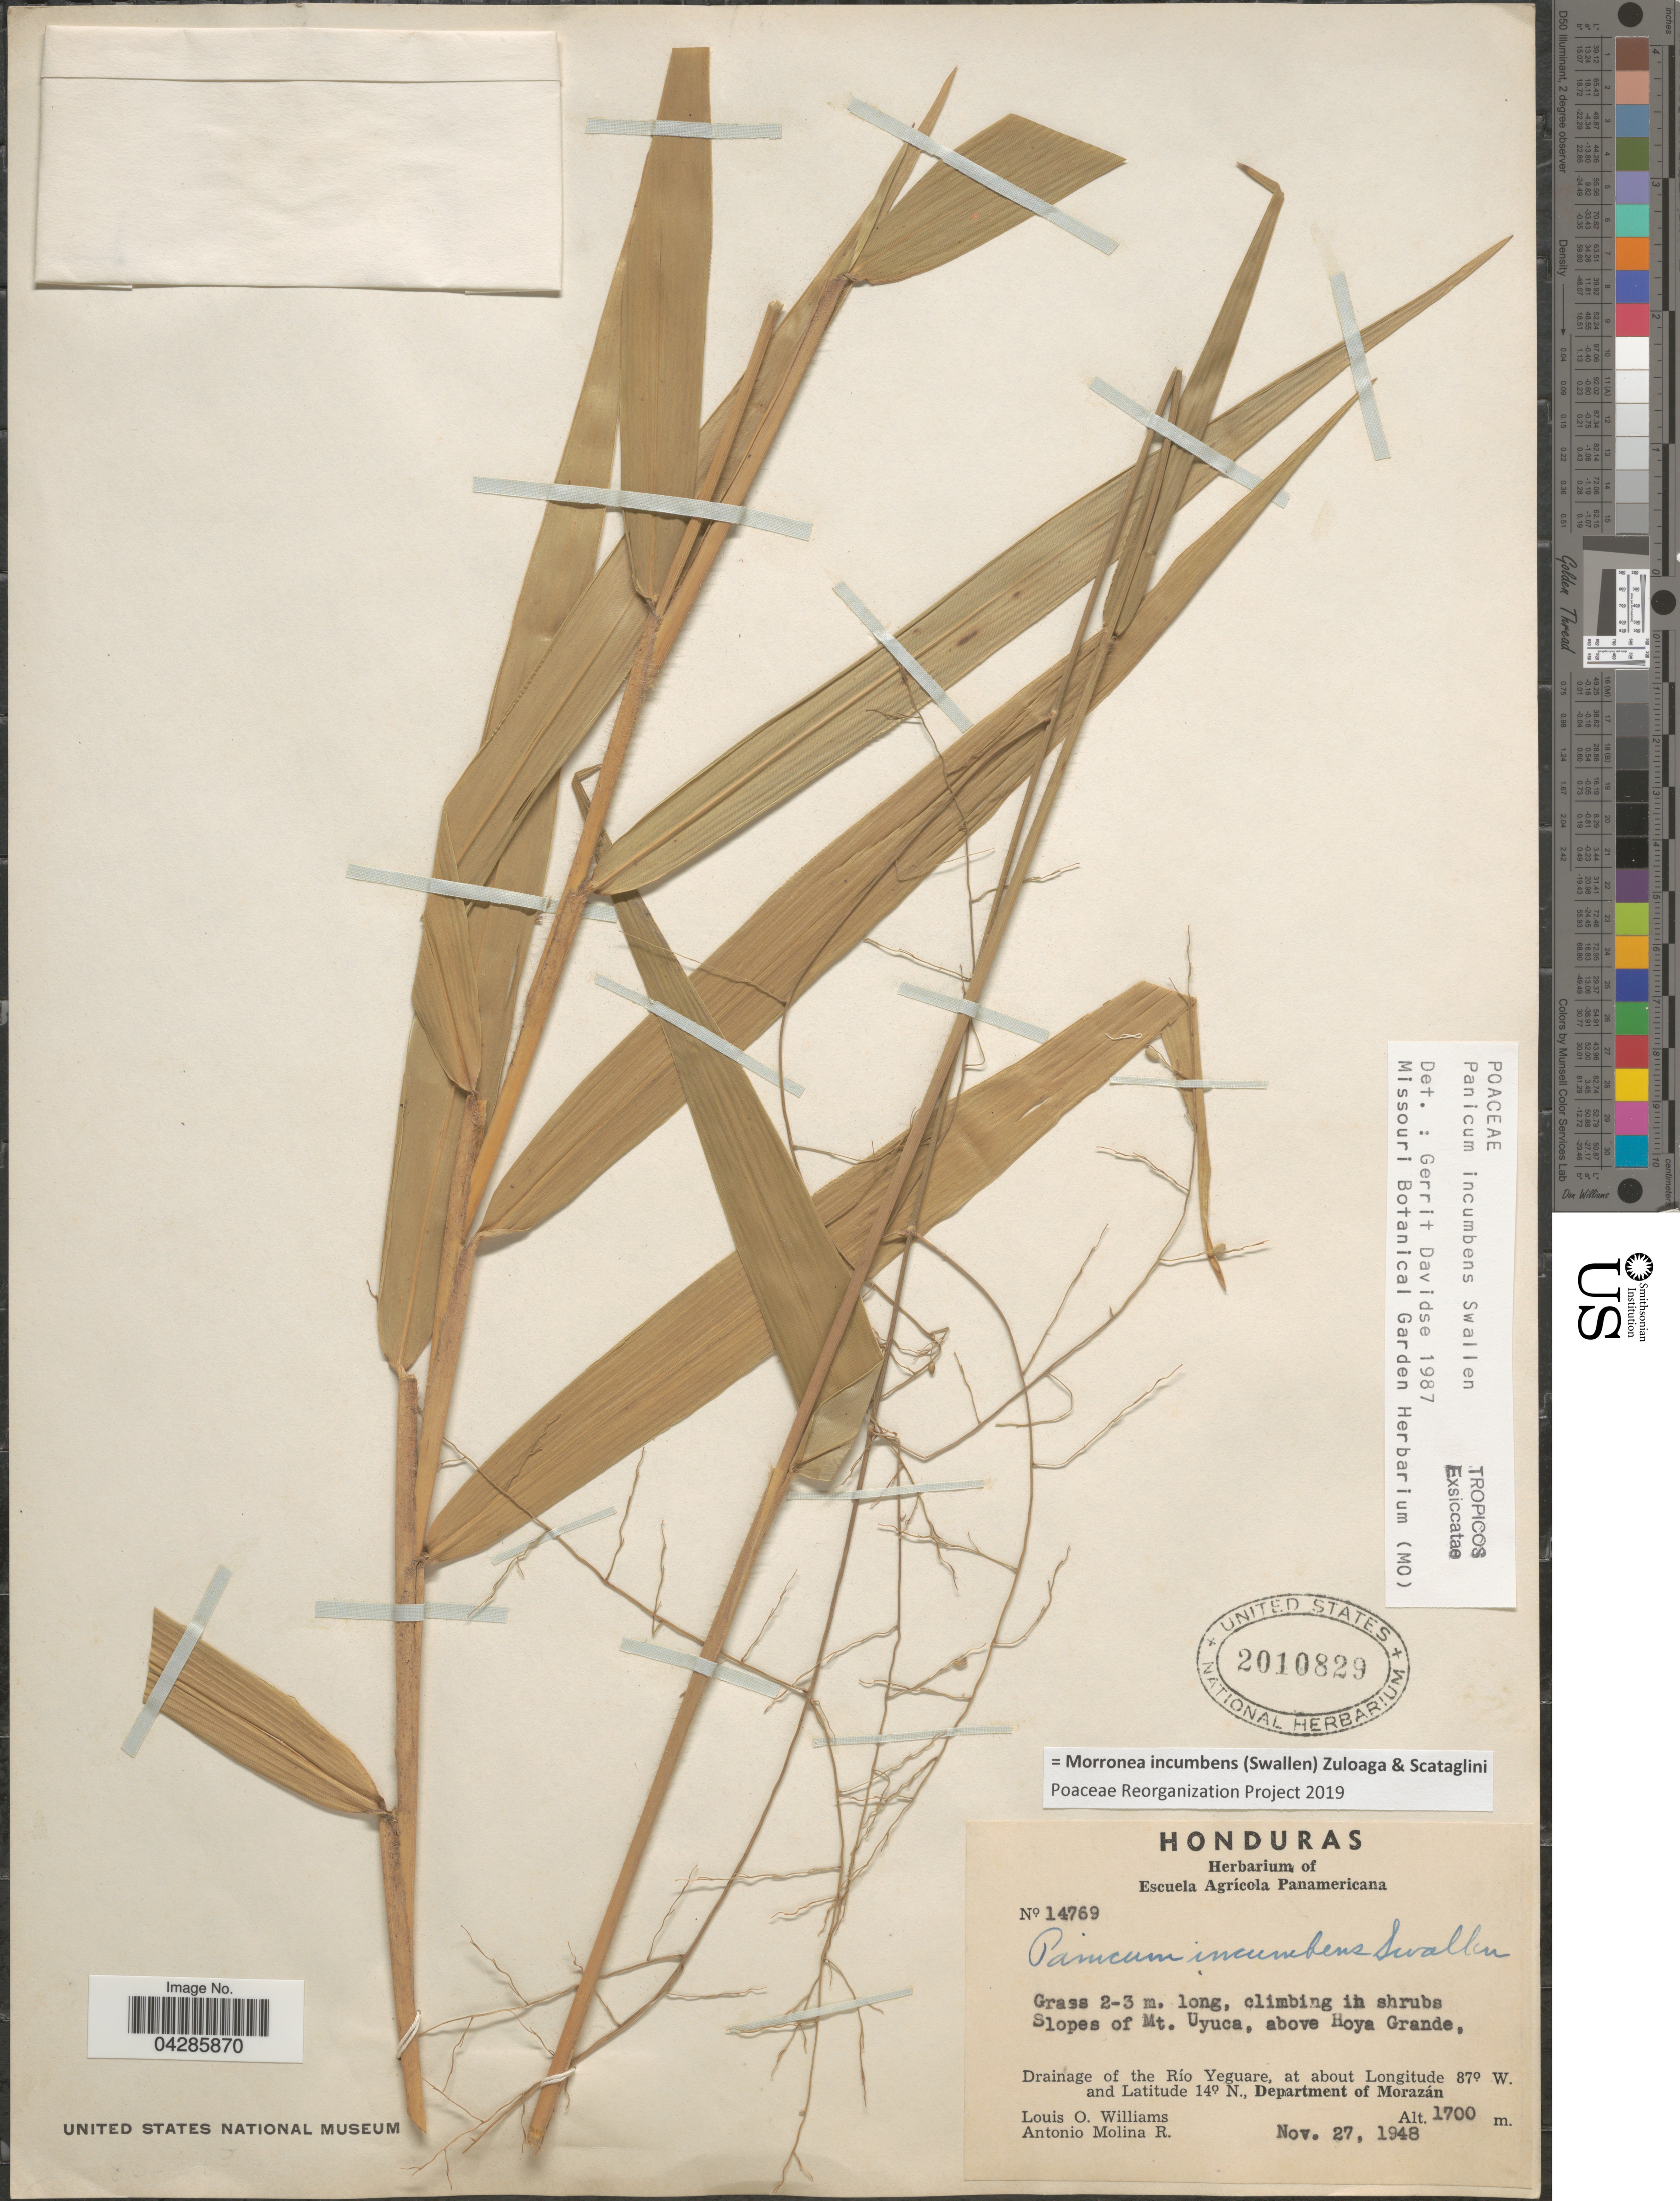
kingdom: Plantae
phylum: Tracheophyta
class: Liliopsida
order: Poales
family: Poaceae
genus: Morronea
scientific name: Morronea incumbens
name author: (Swallen) Zuloaga & Scataglini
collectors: L. O. Williams & A. Molina R.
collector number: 14769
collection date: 1948-11-27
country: Honduras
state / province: Fco. Morazán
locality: Slopes of Mt. Uyuca, above Hoya Grande. Drainage of the Río Yeguare, Department of Morazán.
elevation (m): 1700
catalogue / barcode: US 2010829